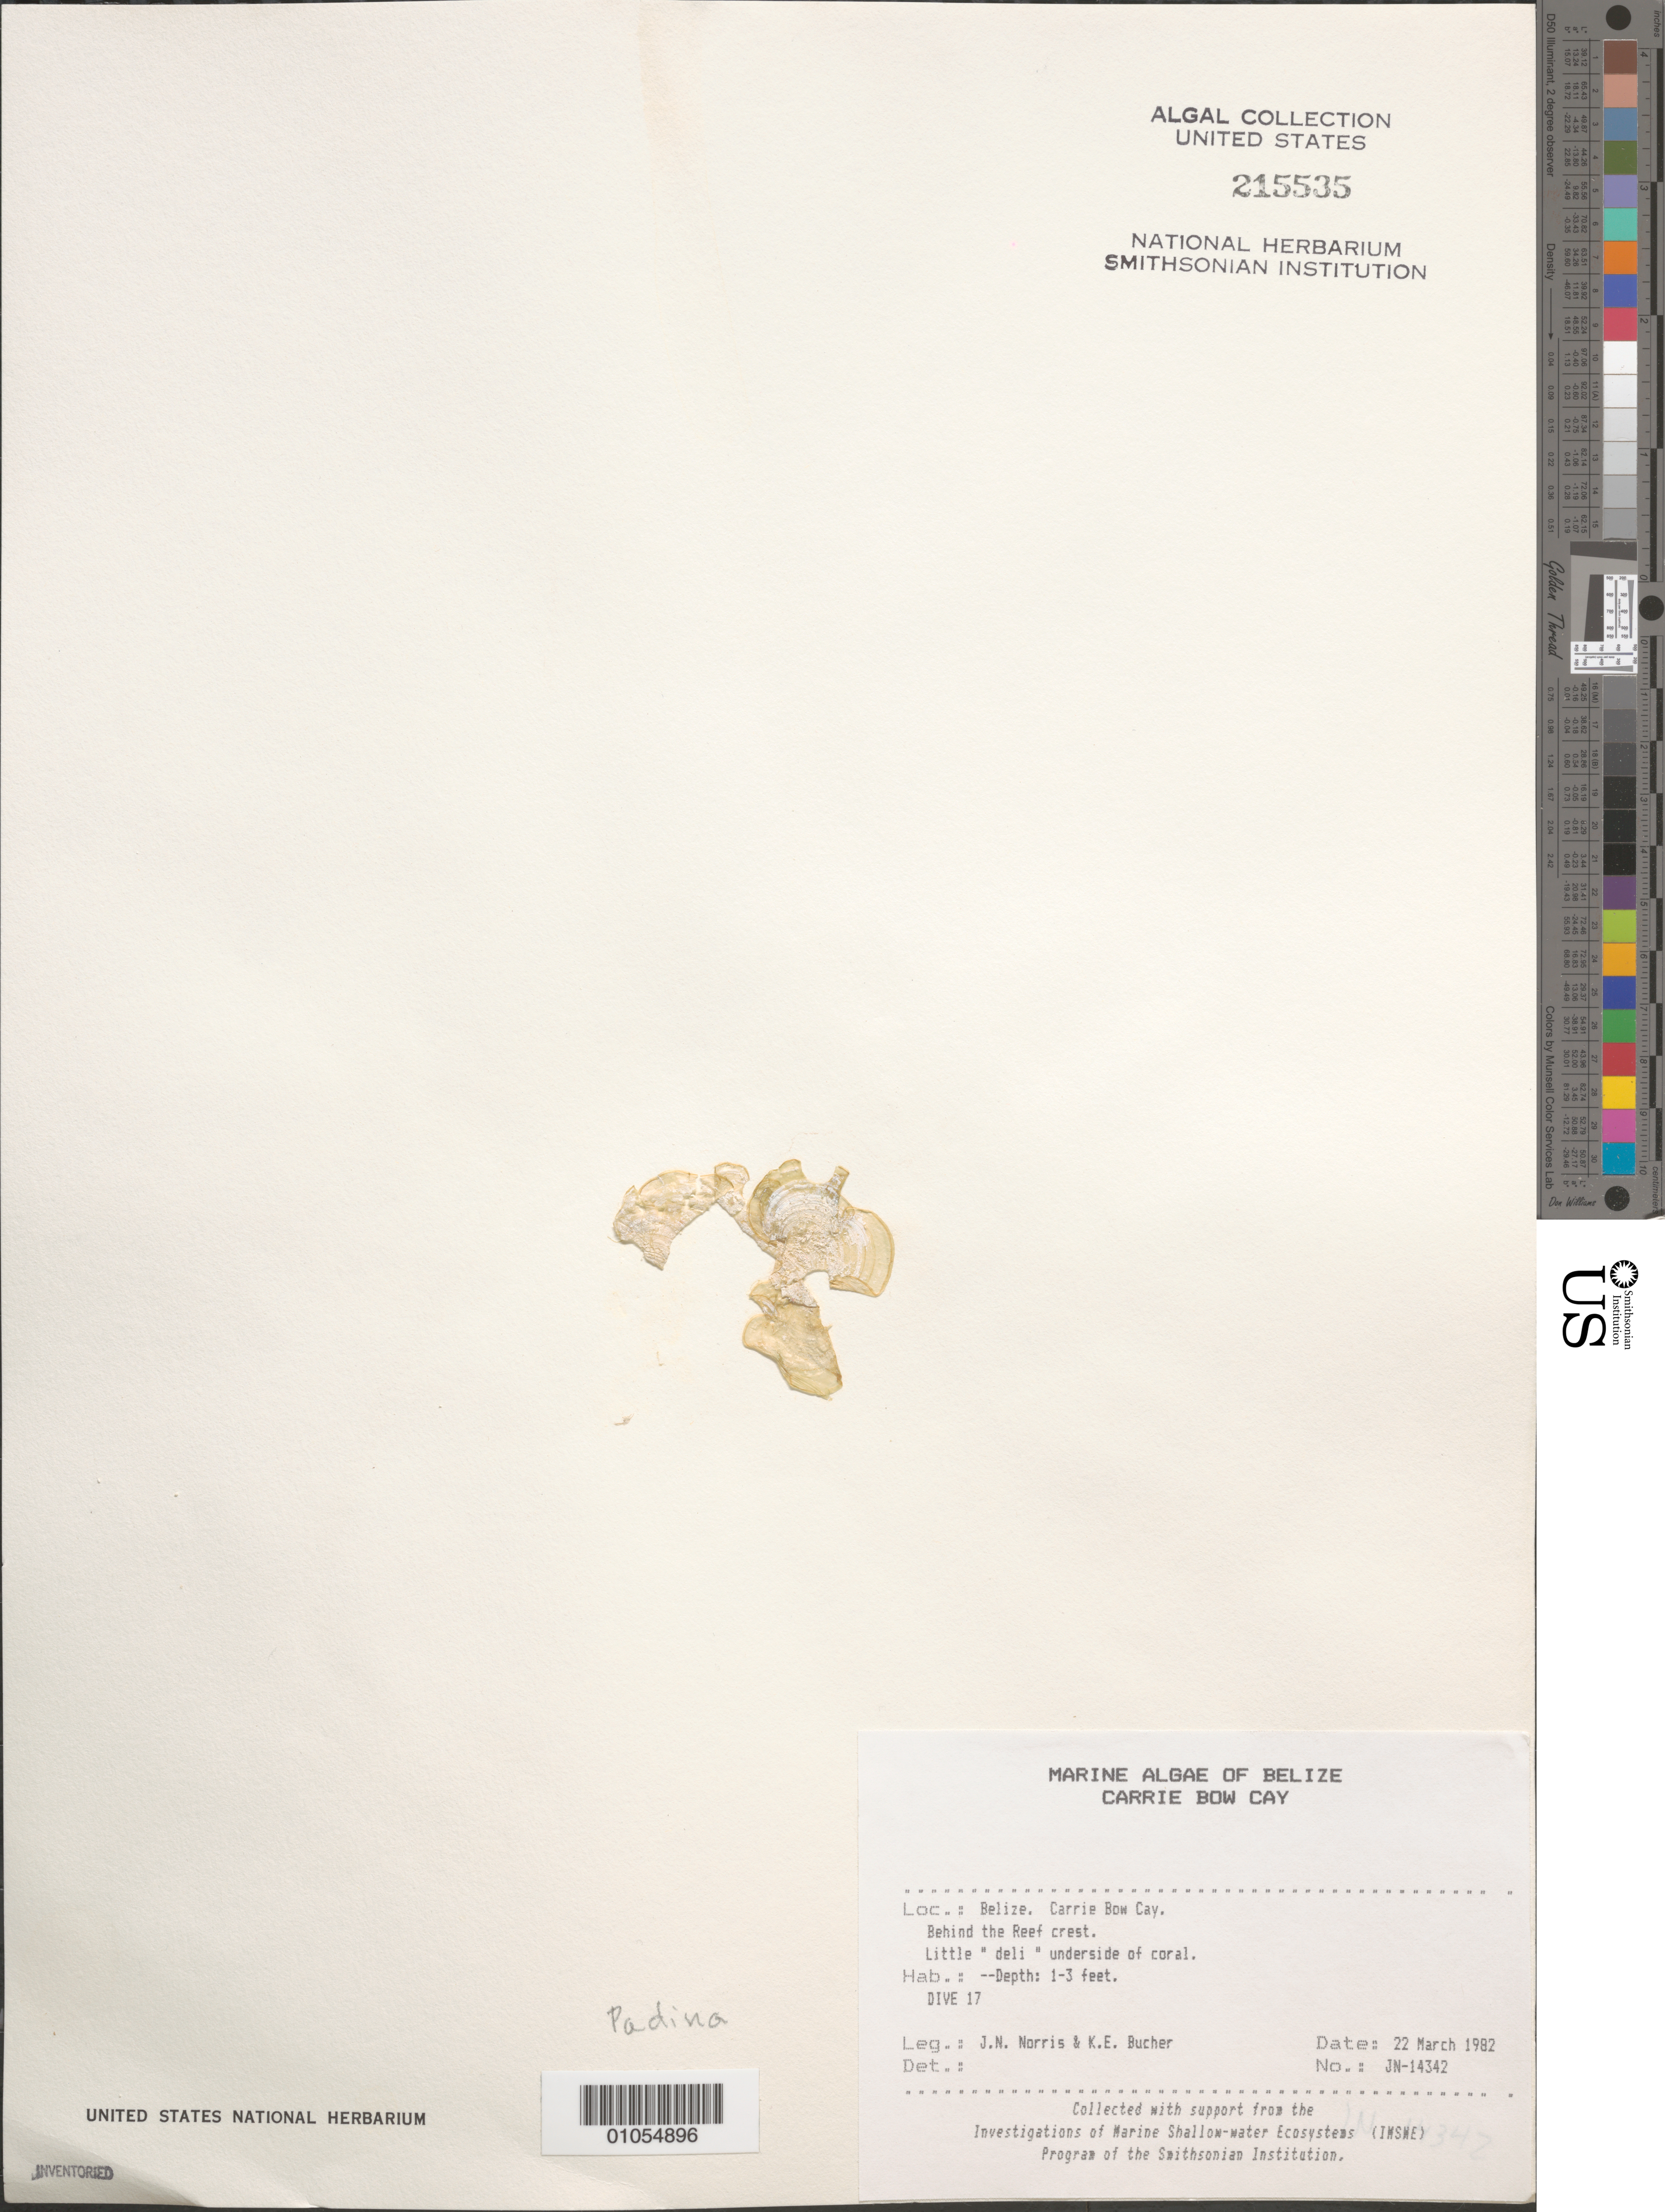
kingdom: Chromista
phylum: Ochrophyta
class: Phaeophyceae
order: Dictyotales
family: Dictyotaceae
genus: Padina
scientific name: Padina sp.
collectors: J. N. Norris & K. E. Bucher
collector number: JN-14342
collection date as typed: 22 Mar 1982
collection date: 1982-03-22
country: Belize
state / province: Stann Creek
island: Carrie Bow Cay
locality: Behind the reef crest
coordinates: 16 48'N, 88 05'W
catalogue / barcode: US 215535